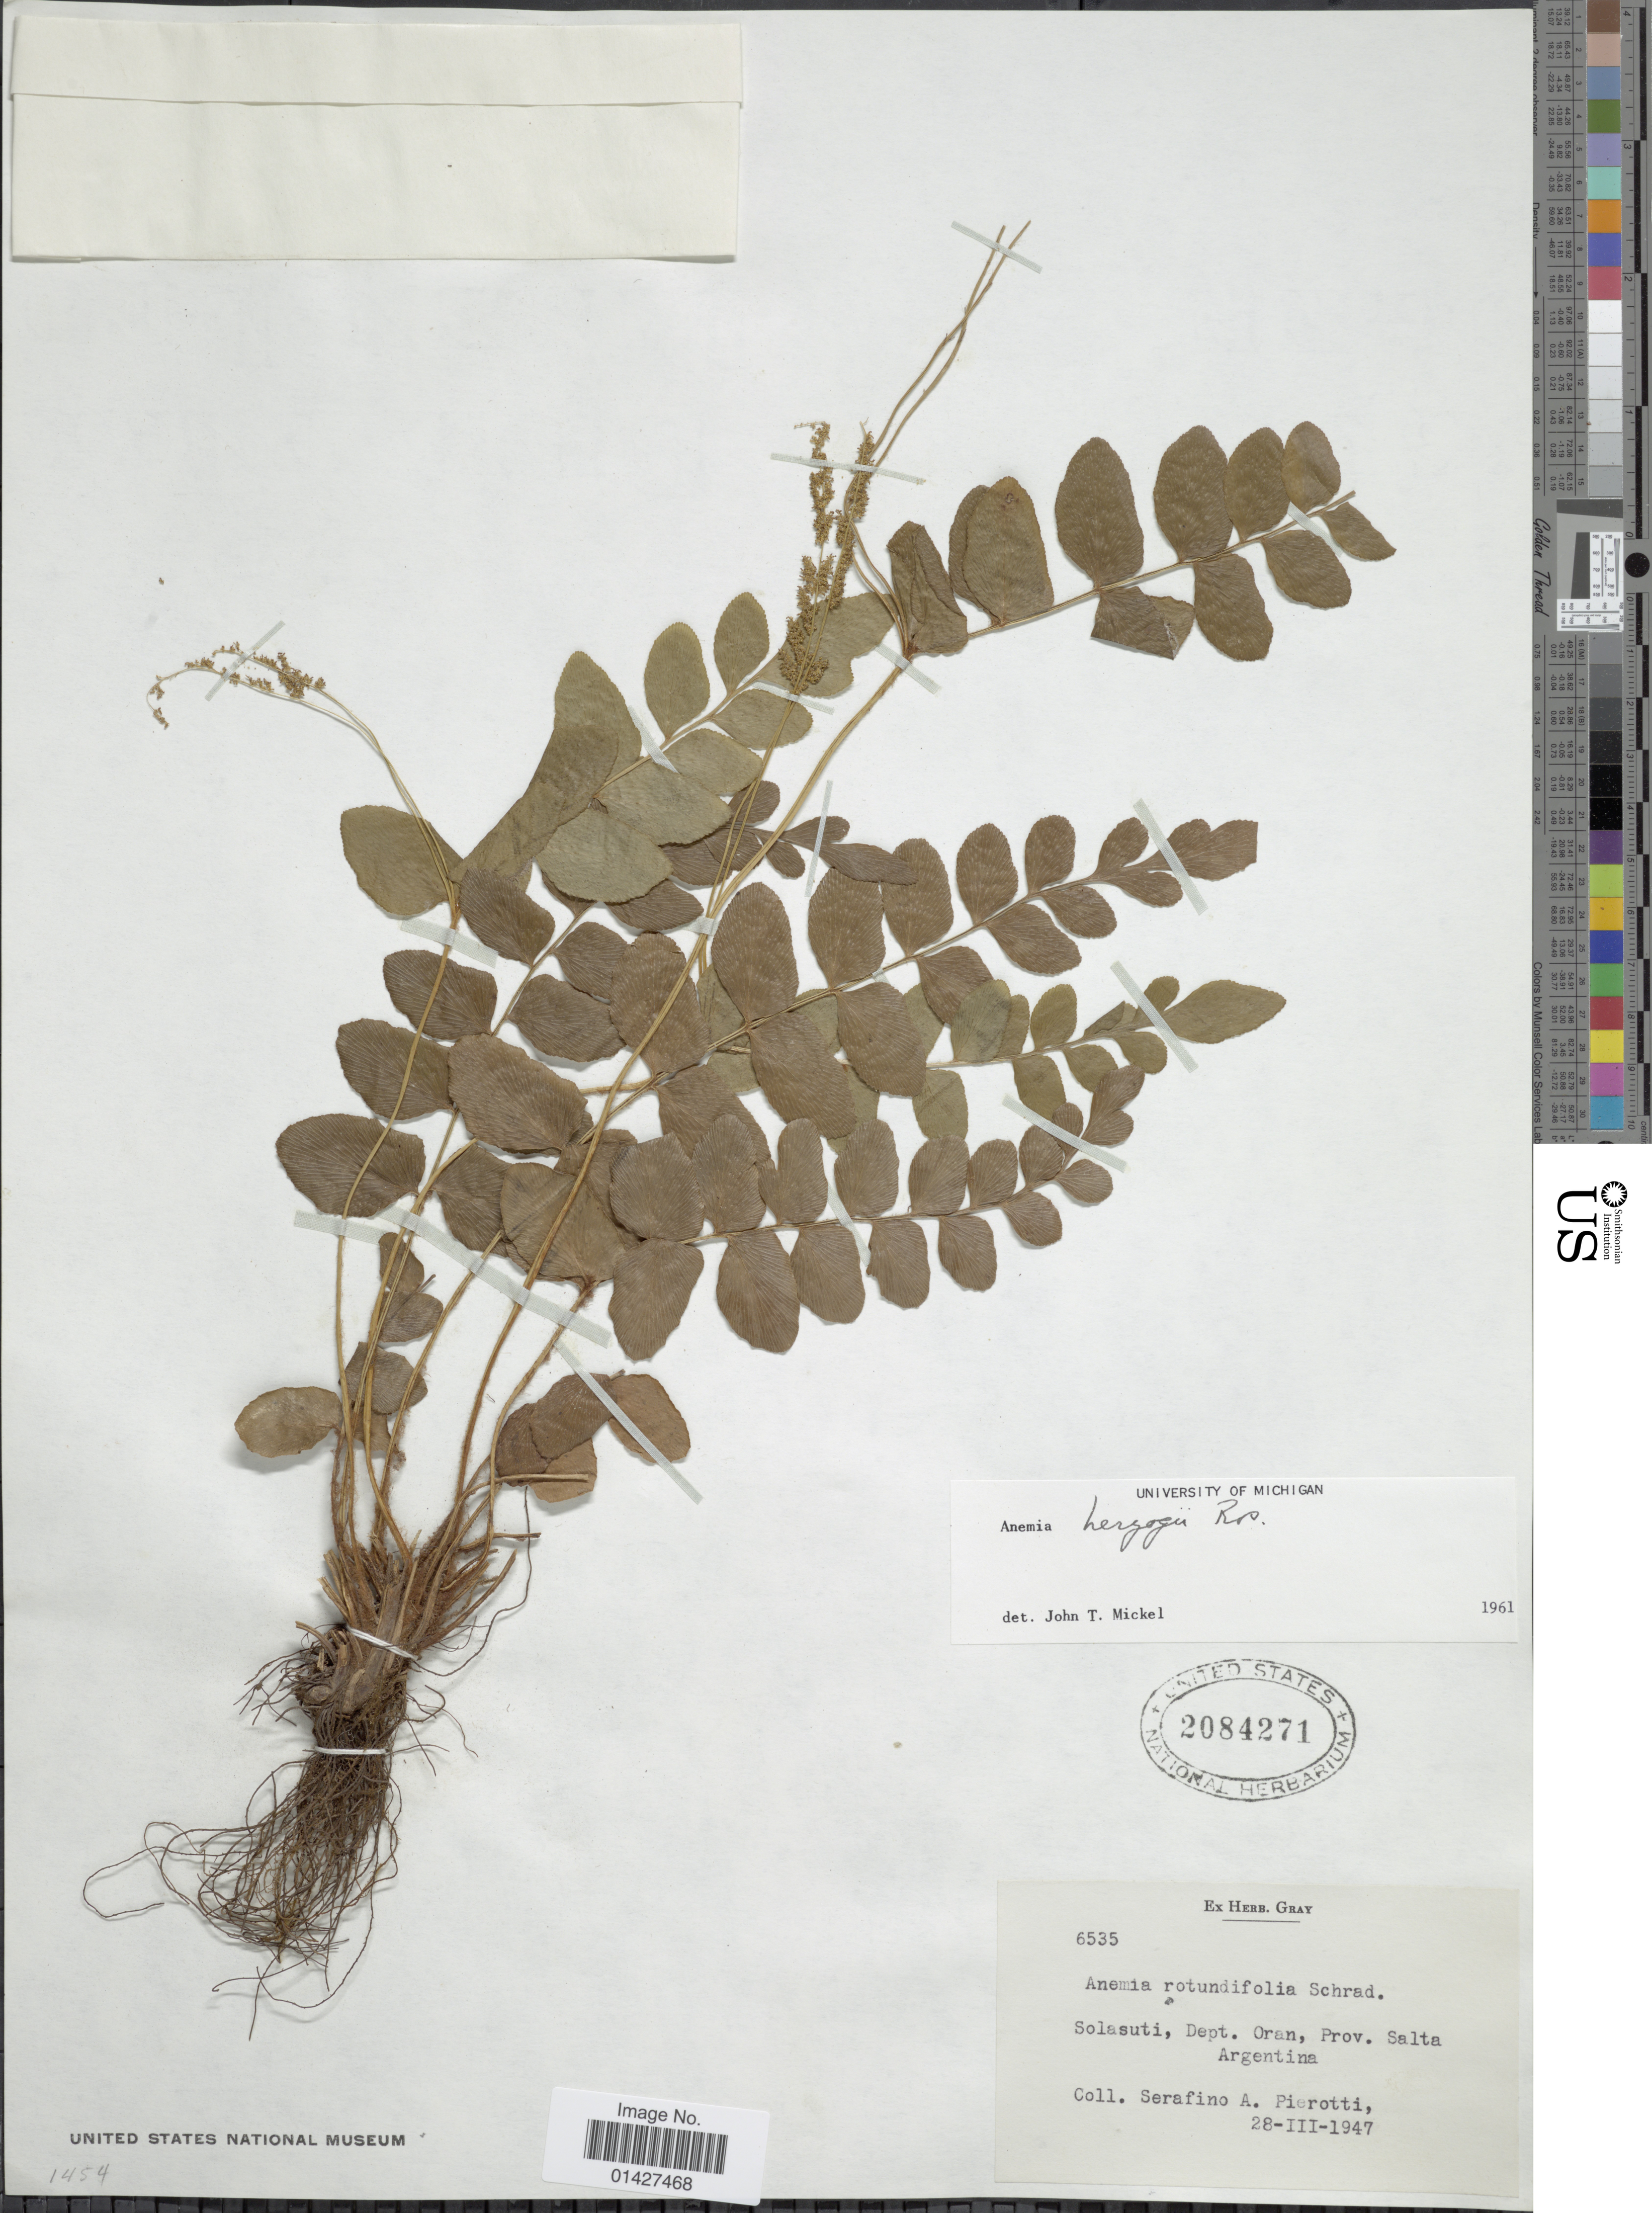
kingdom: Plantae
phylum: Tracheophyta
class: Polypodiopsida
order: Schizaeales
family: Anemiaceae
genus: Anemia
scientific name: Anemia herzogii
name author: Rosenst.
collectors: S. A. Pierotti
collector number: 6535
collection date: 1947-03-28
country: Argentina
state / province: Salta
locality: Solasuti, dept. Oran, Prov. Salta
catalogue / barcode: US 2084271